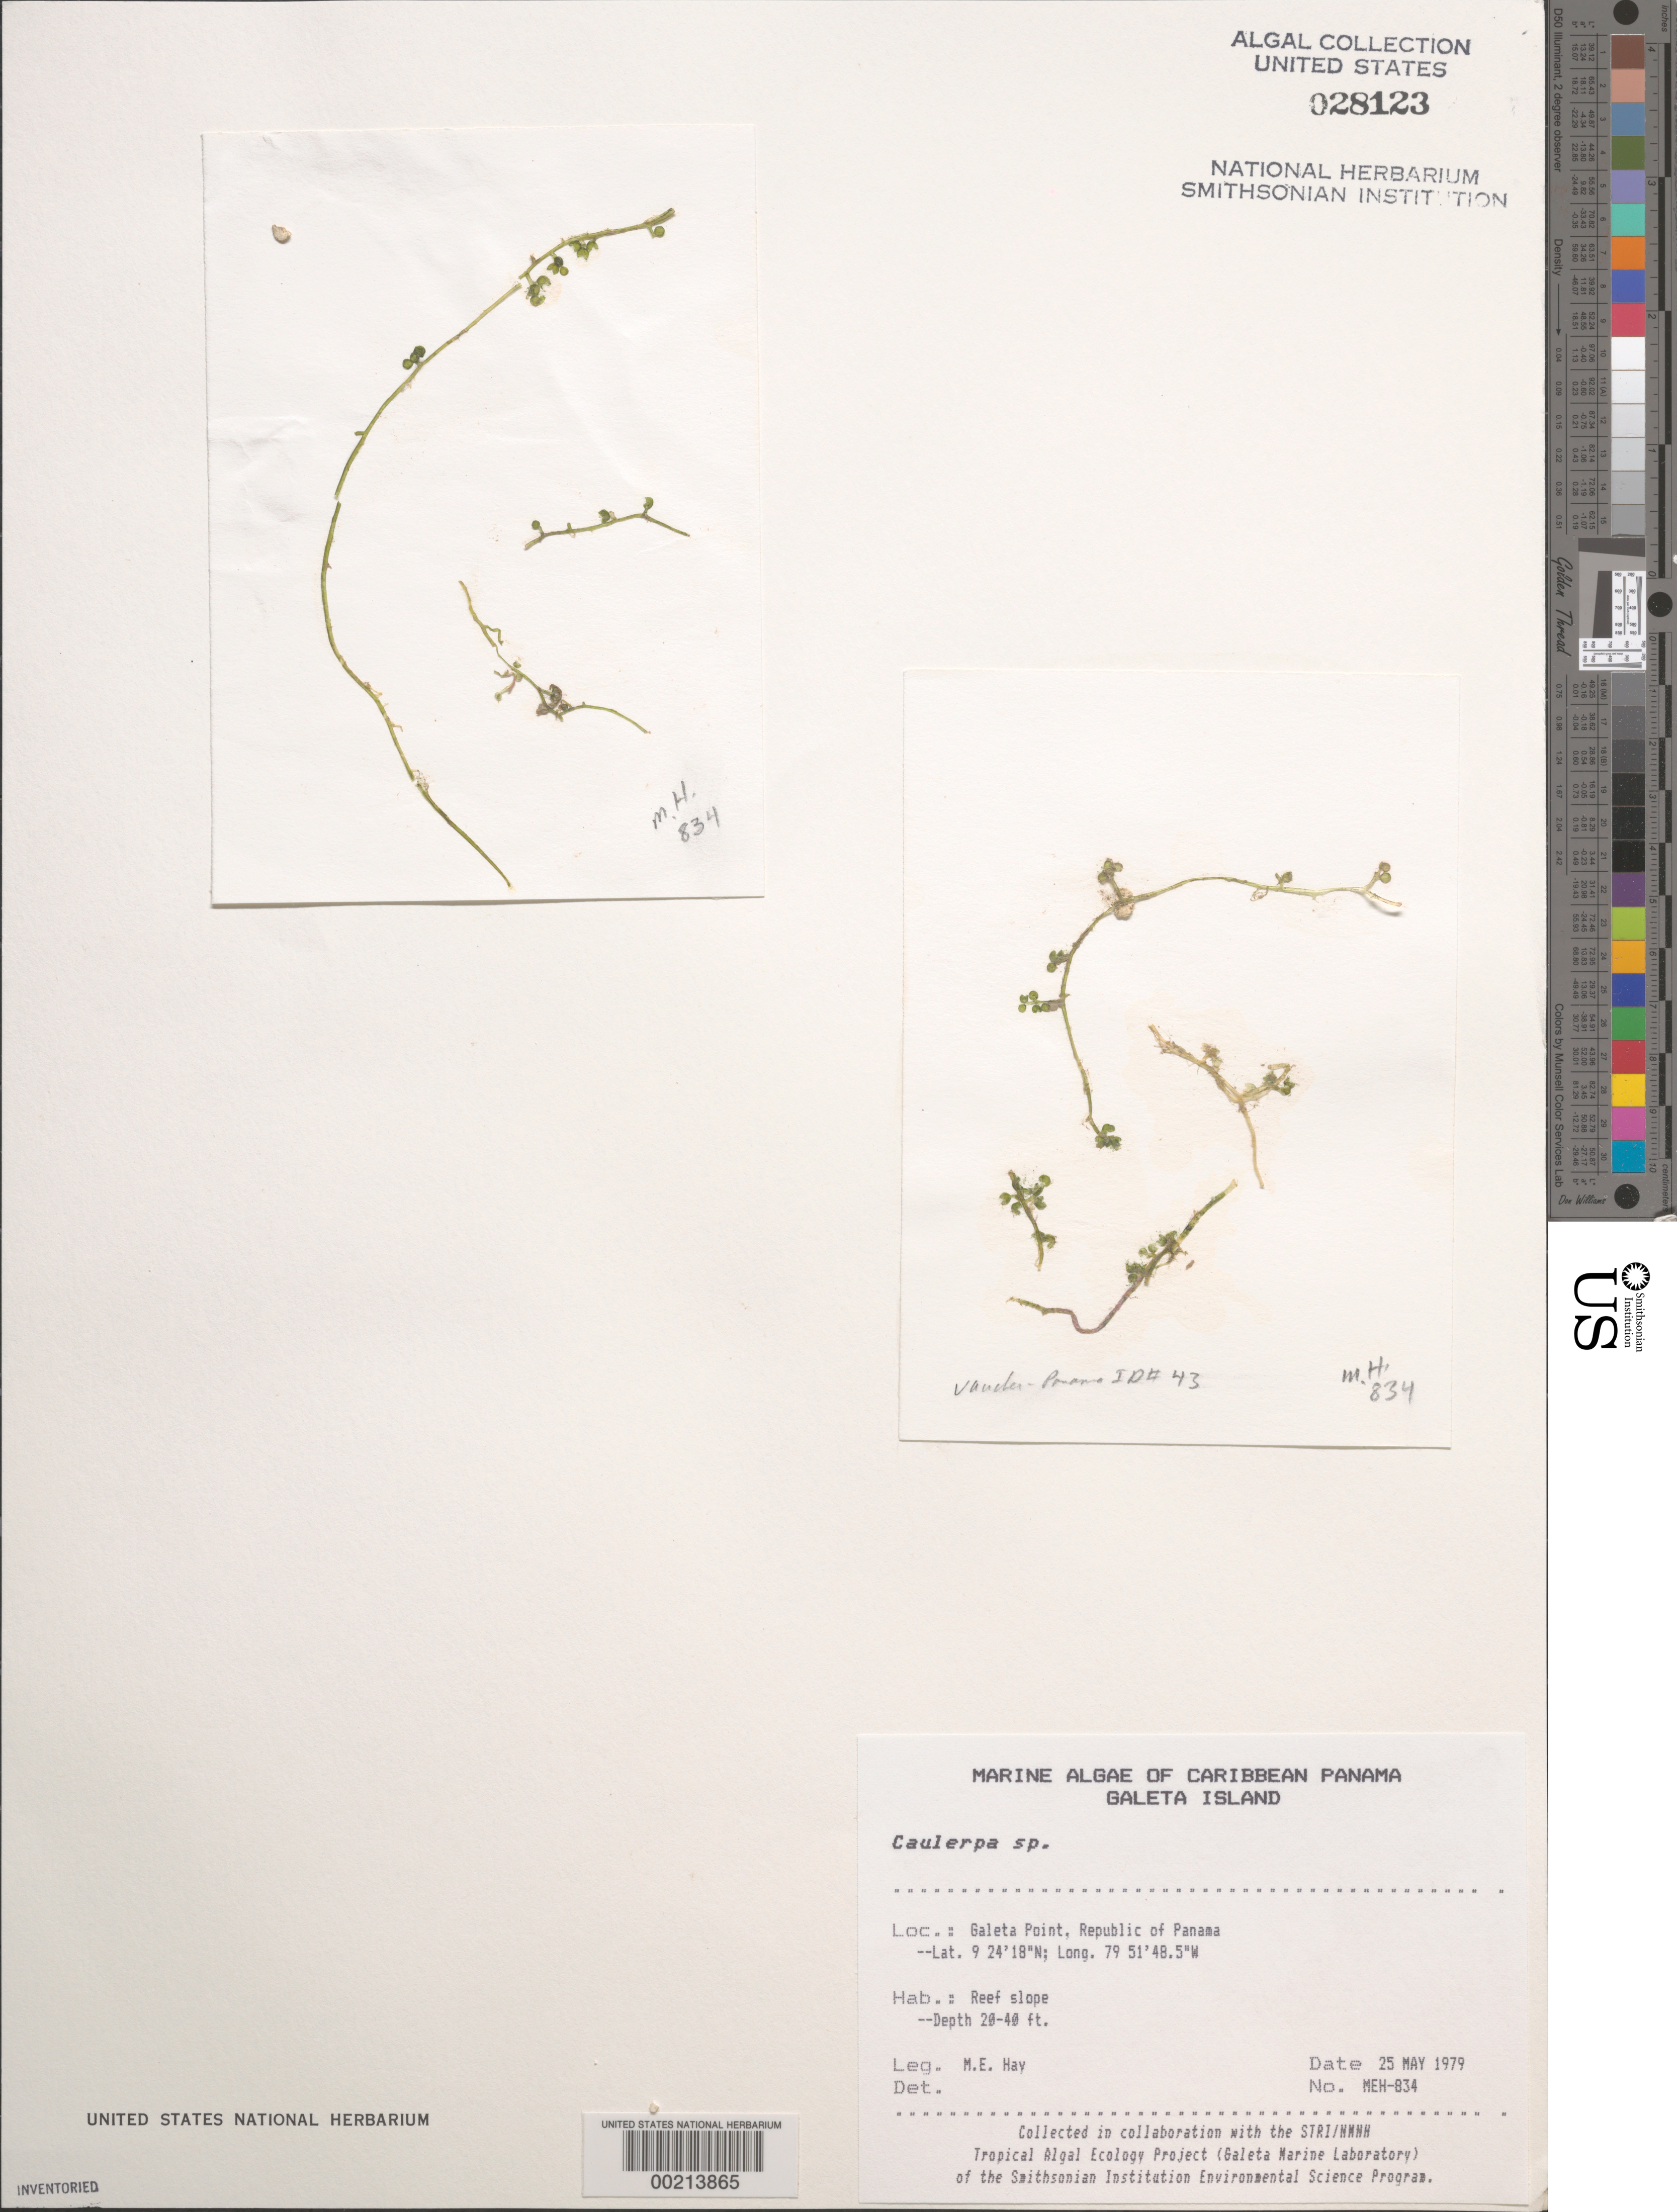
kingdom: Plantae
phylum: Chlorophyta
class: Ulvophyceae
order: Bryopsidales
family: Caulerpaceae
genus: Caulerpa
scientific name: Caulerpa sp.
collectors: M. E. Hay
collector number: MEH-834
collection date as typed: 25 May 1979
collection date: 1979-05-25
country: Panama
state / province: Colón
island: Galeta Island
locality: Galeta Point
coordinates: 9 24' 18" N, 79 51' 48.5" W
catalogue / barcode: US 28123